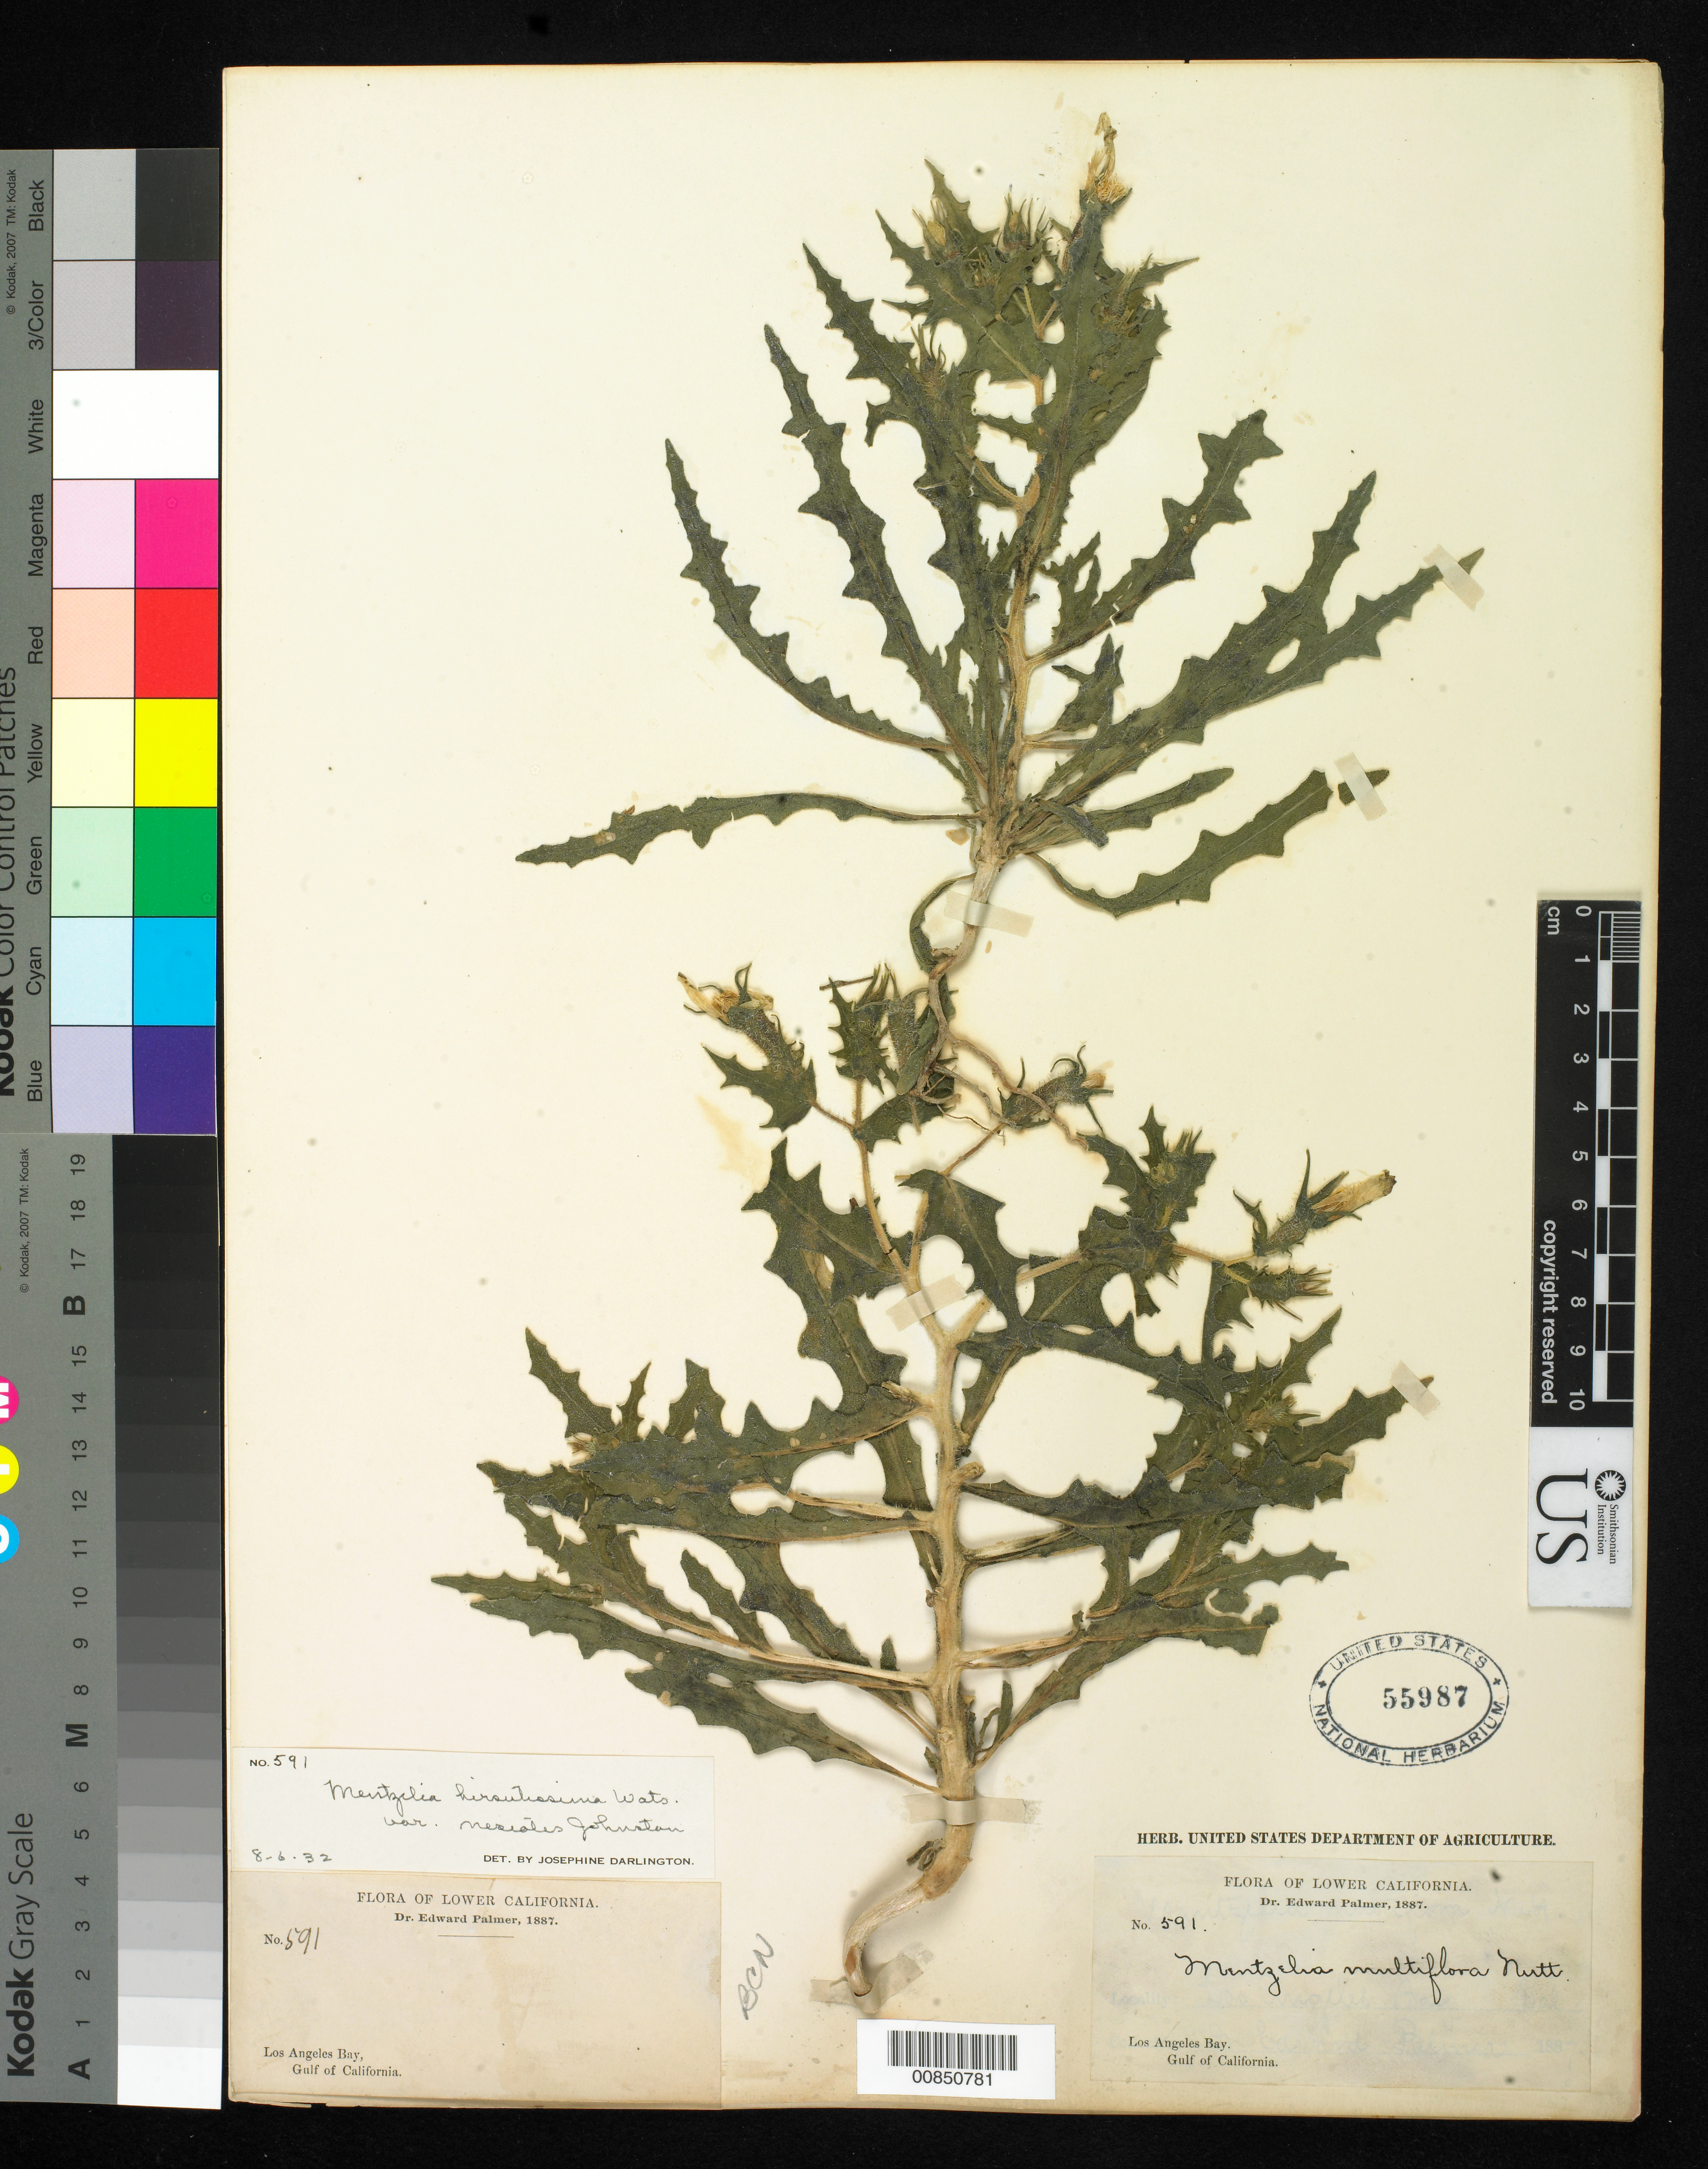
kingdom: Plantae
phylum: Tracheophyta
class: Magnoliopsida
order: Cornales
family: Loasaceae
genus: Mentzelia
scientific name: Mentzelia hirsutissima var. nesiotes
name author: S. Watson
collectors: E. Palmer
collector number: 591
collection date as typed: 1887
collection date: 1887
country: Mexico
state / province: Baja California Norte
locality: Los Angeles Bay, Baja California. Gulf of California.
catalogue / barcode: US 55987